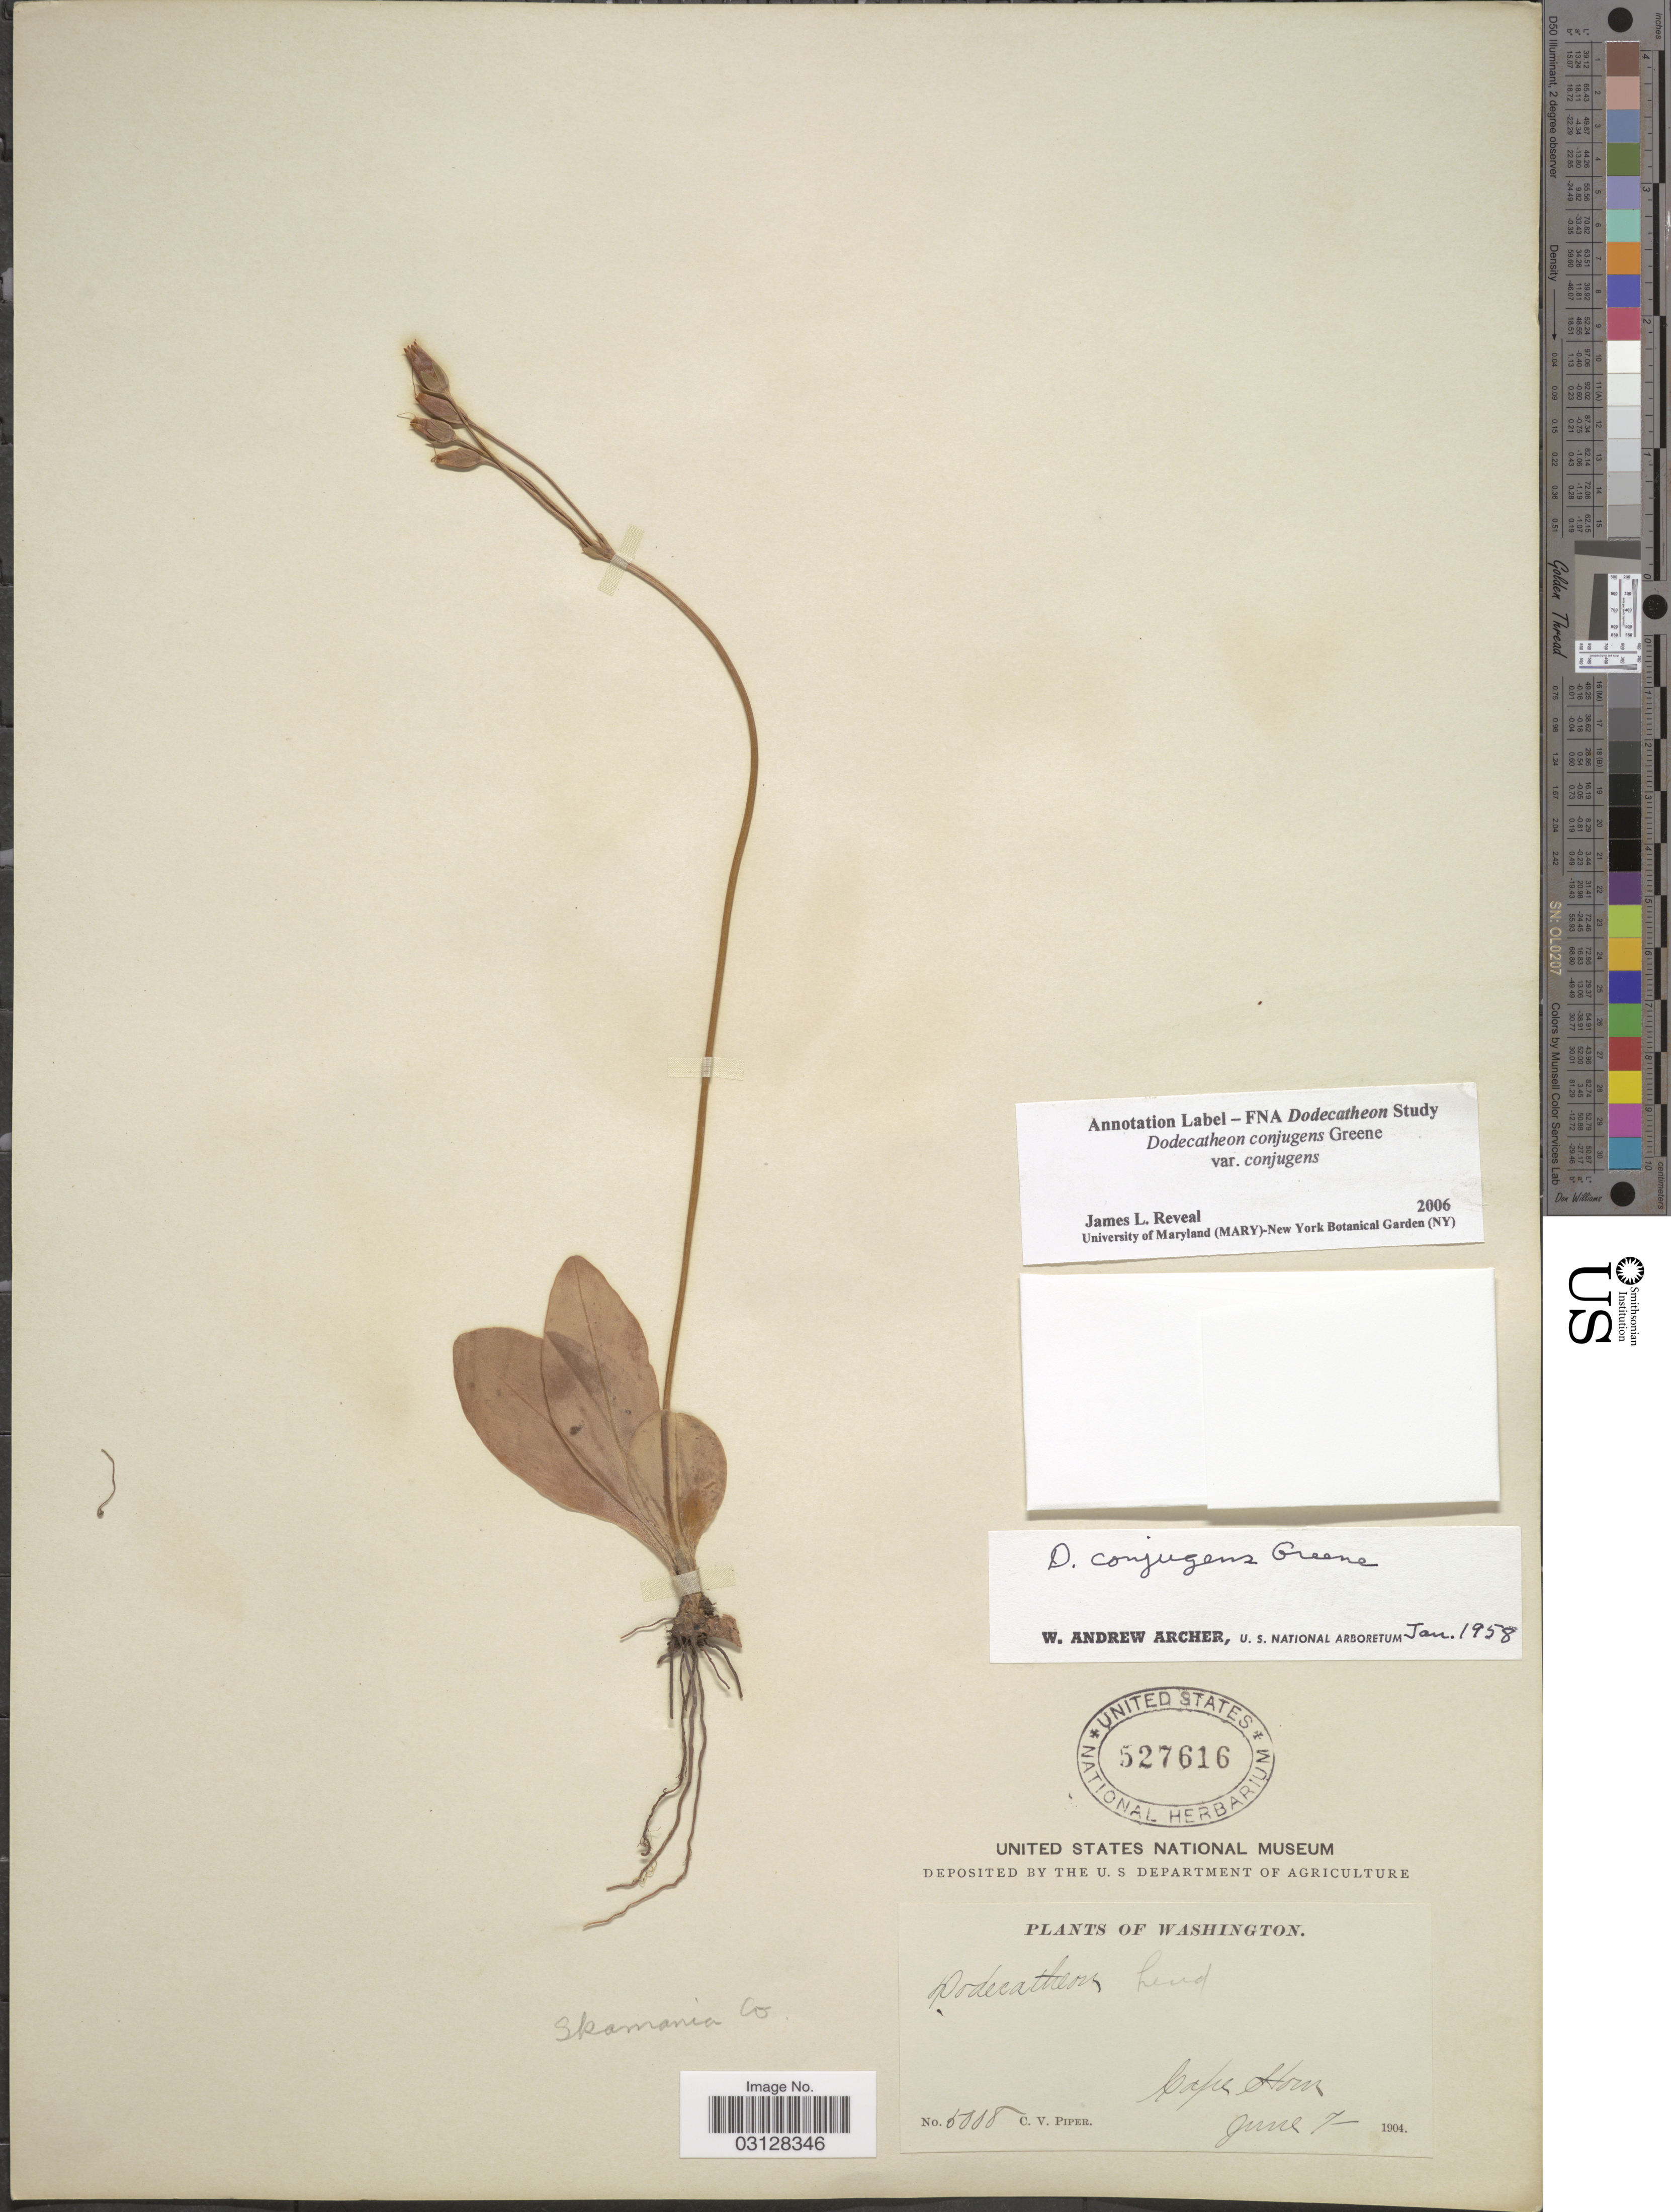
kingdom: Plantae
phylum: Tracheophyta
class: Magnoliopsida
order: Ericales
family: Primulaceae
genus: Dodecatheon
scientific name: Dodecatheon conjugens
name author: Greene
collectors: C. V. Piper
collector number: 5008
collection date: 1904-06-07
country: United States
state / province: Washington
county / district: Skamania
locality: Skamania Co. Cape Horn.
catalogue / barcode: US 527616